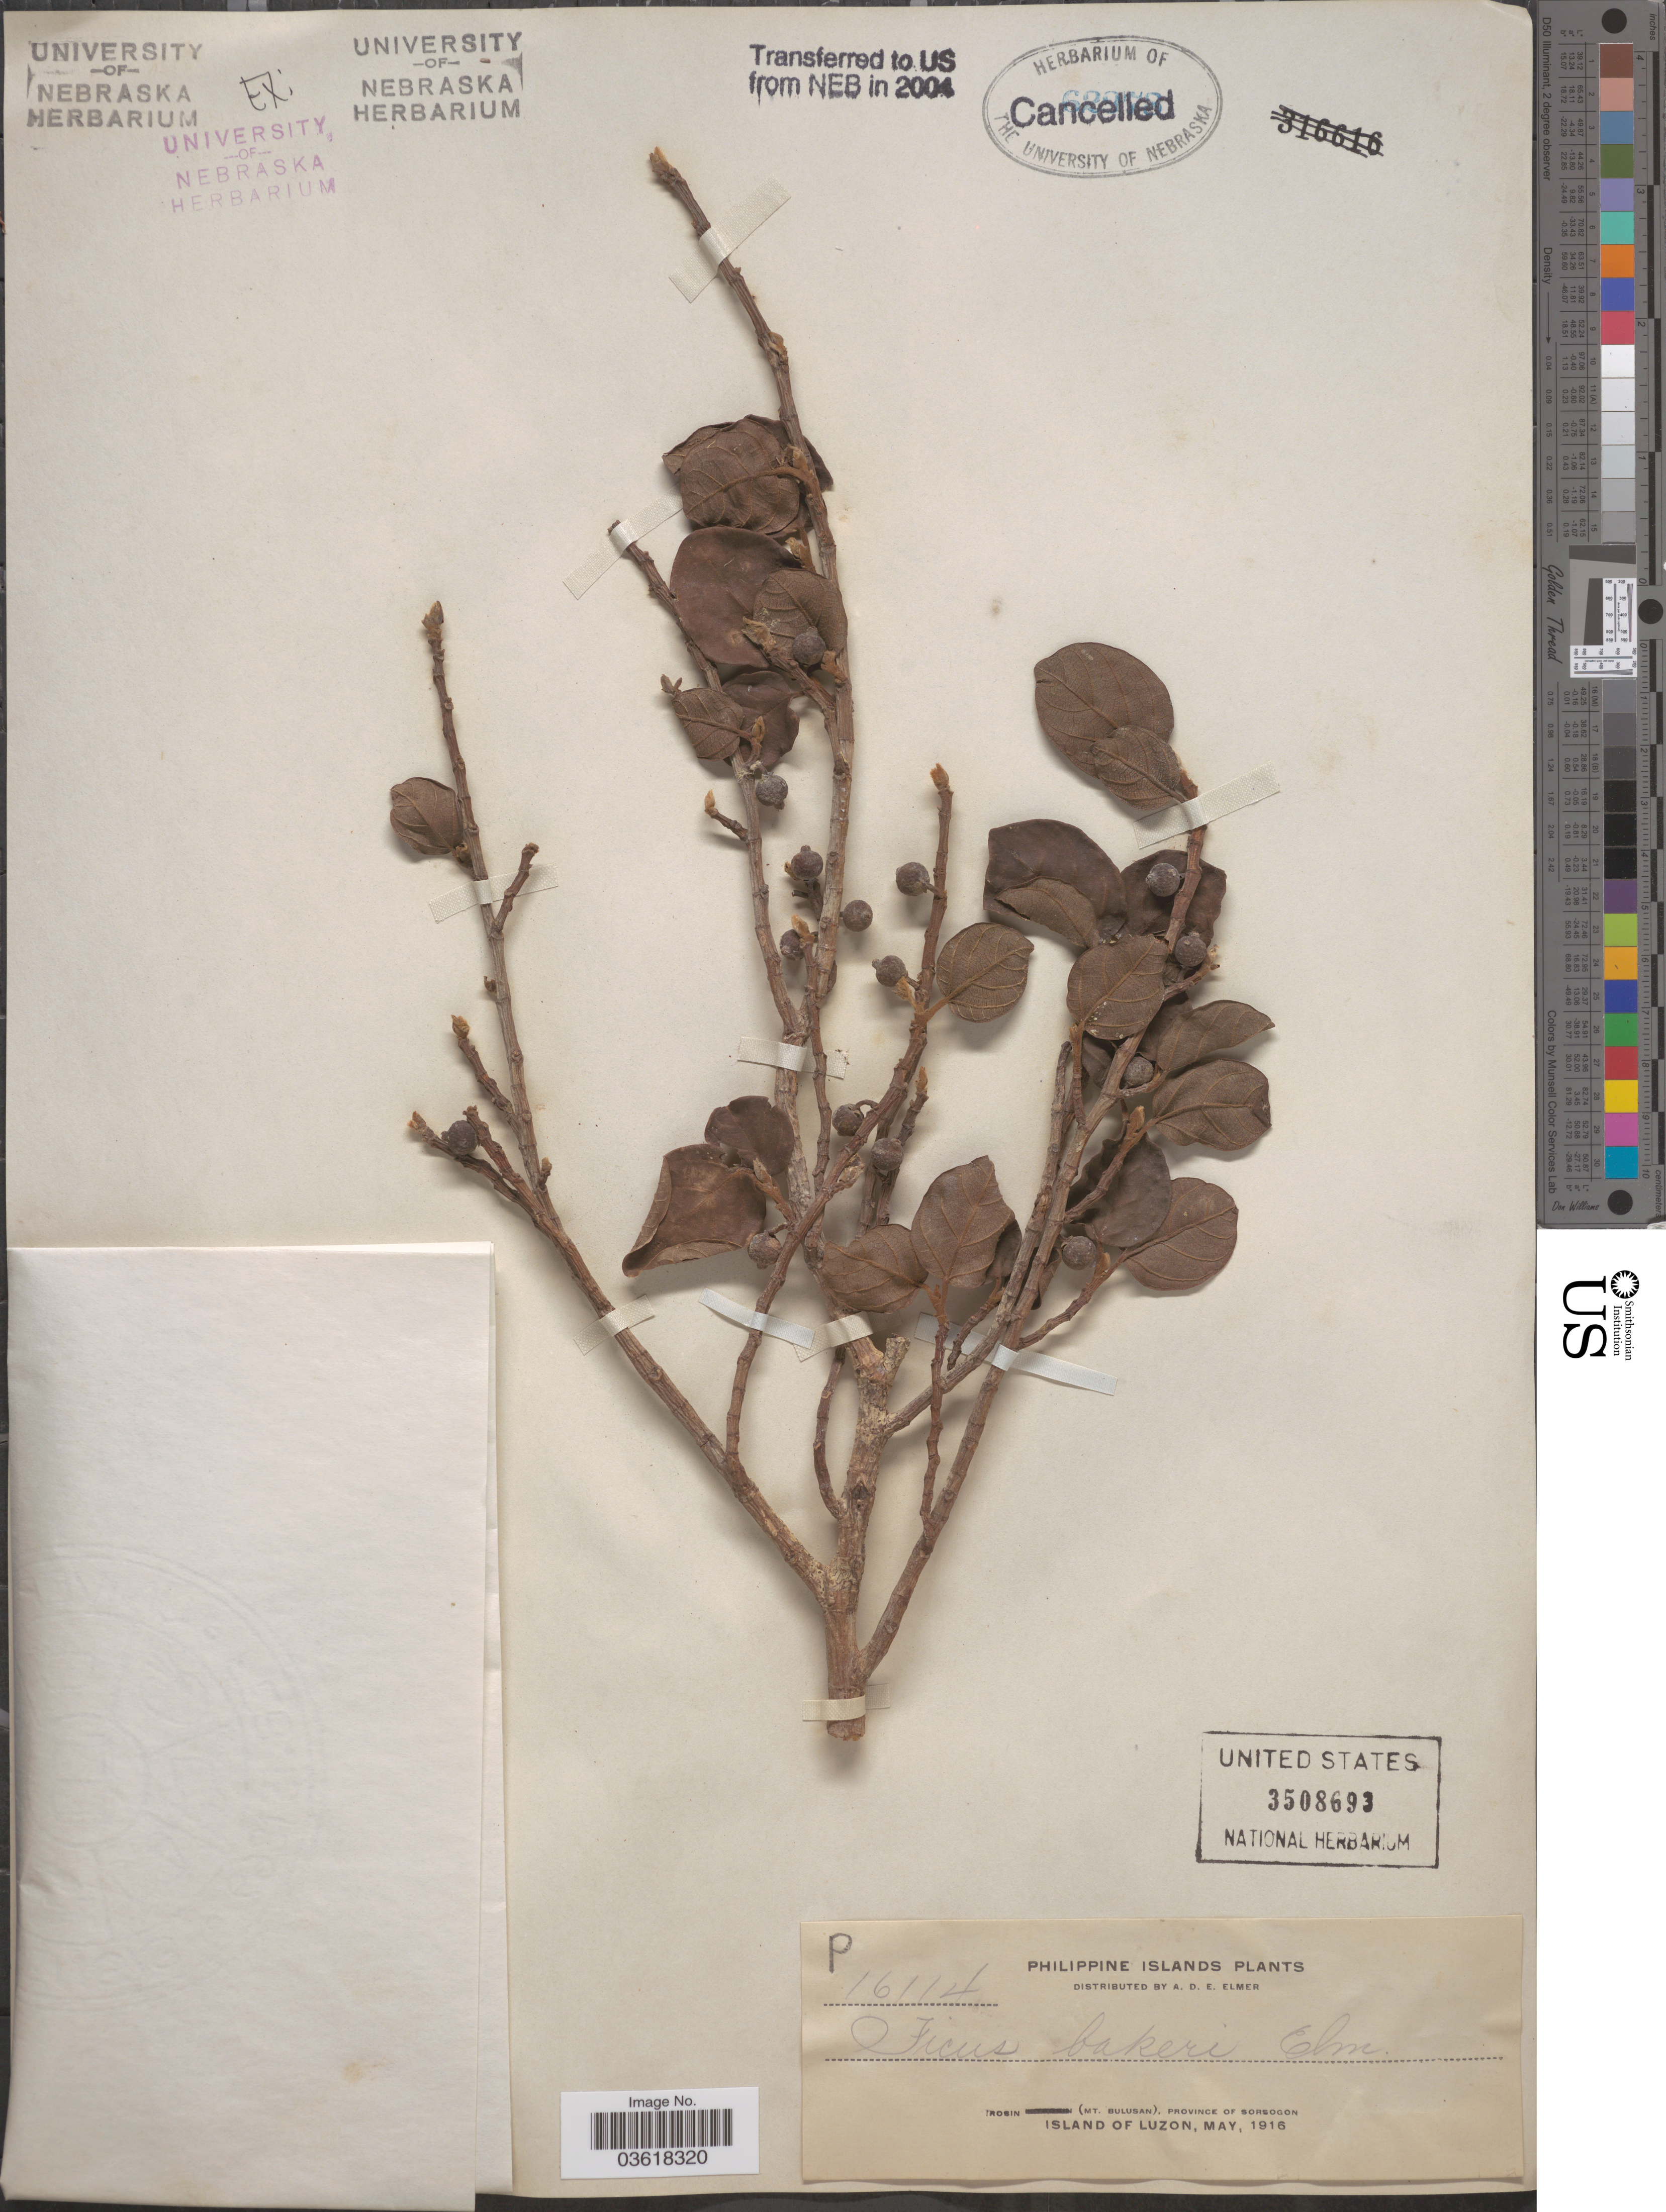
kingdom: Plantae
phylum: Tracheophyta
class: Magnoliopsida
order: Rosales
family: Moraceae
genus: Ficus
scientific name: Ficus bakeri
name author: Elmer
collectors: A. D. E. Elmer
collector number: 16114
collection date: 1916-05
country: Philippines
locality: Irosin (Mt. Bulusan), Province of Sorsogon. Island of Luzon.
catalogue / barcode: US 3508693